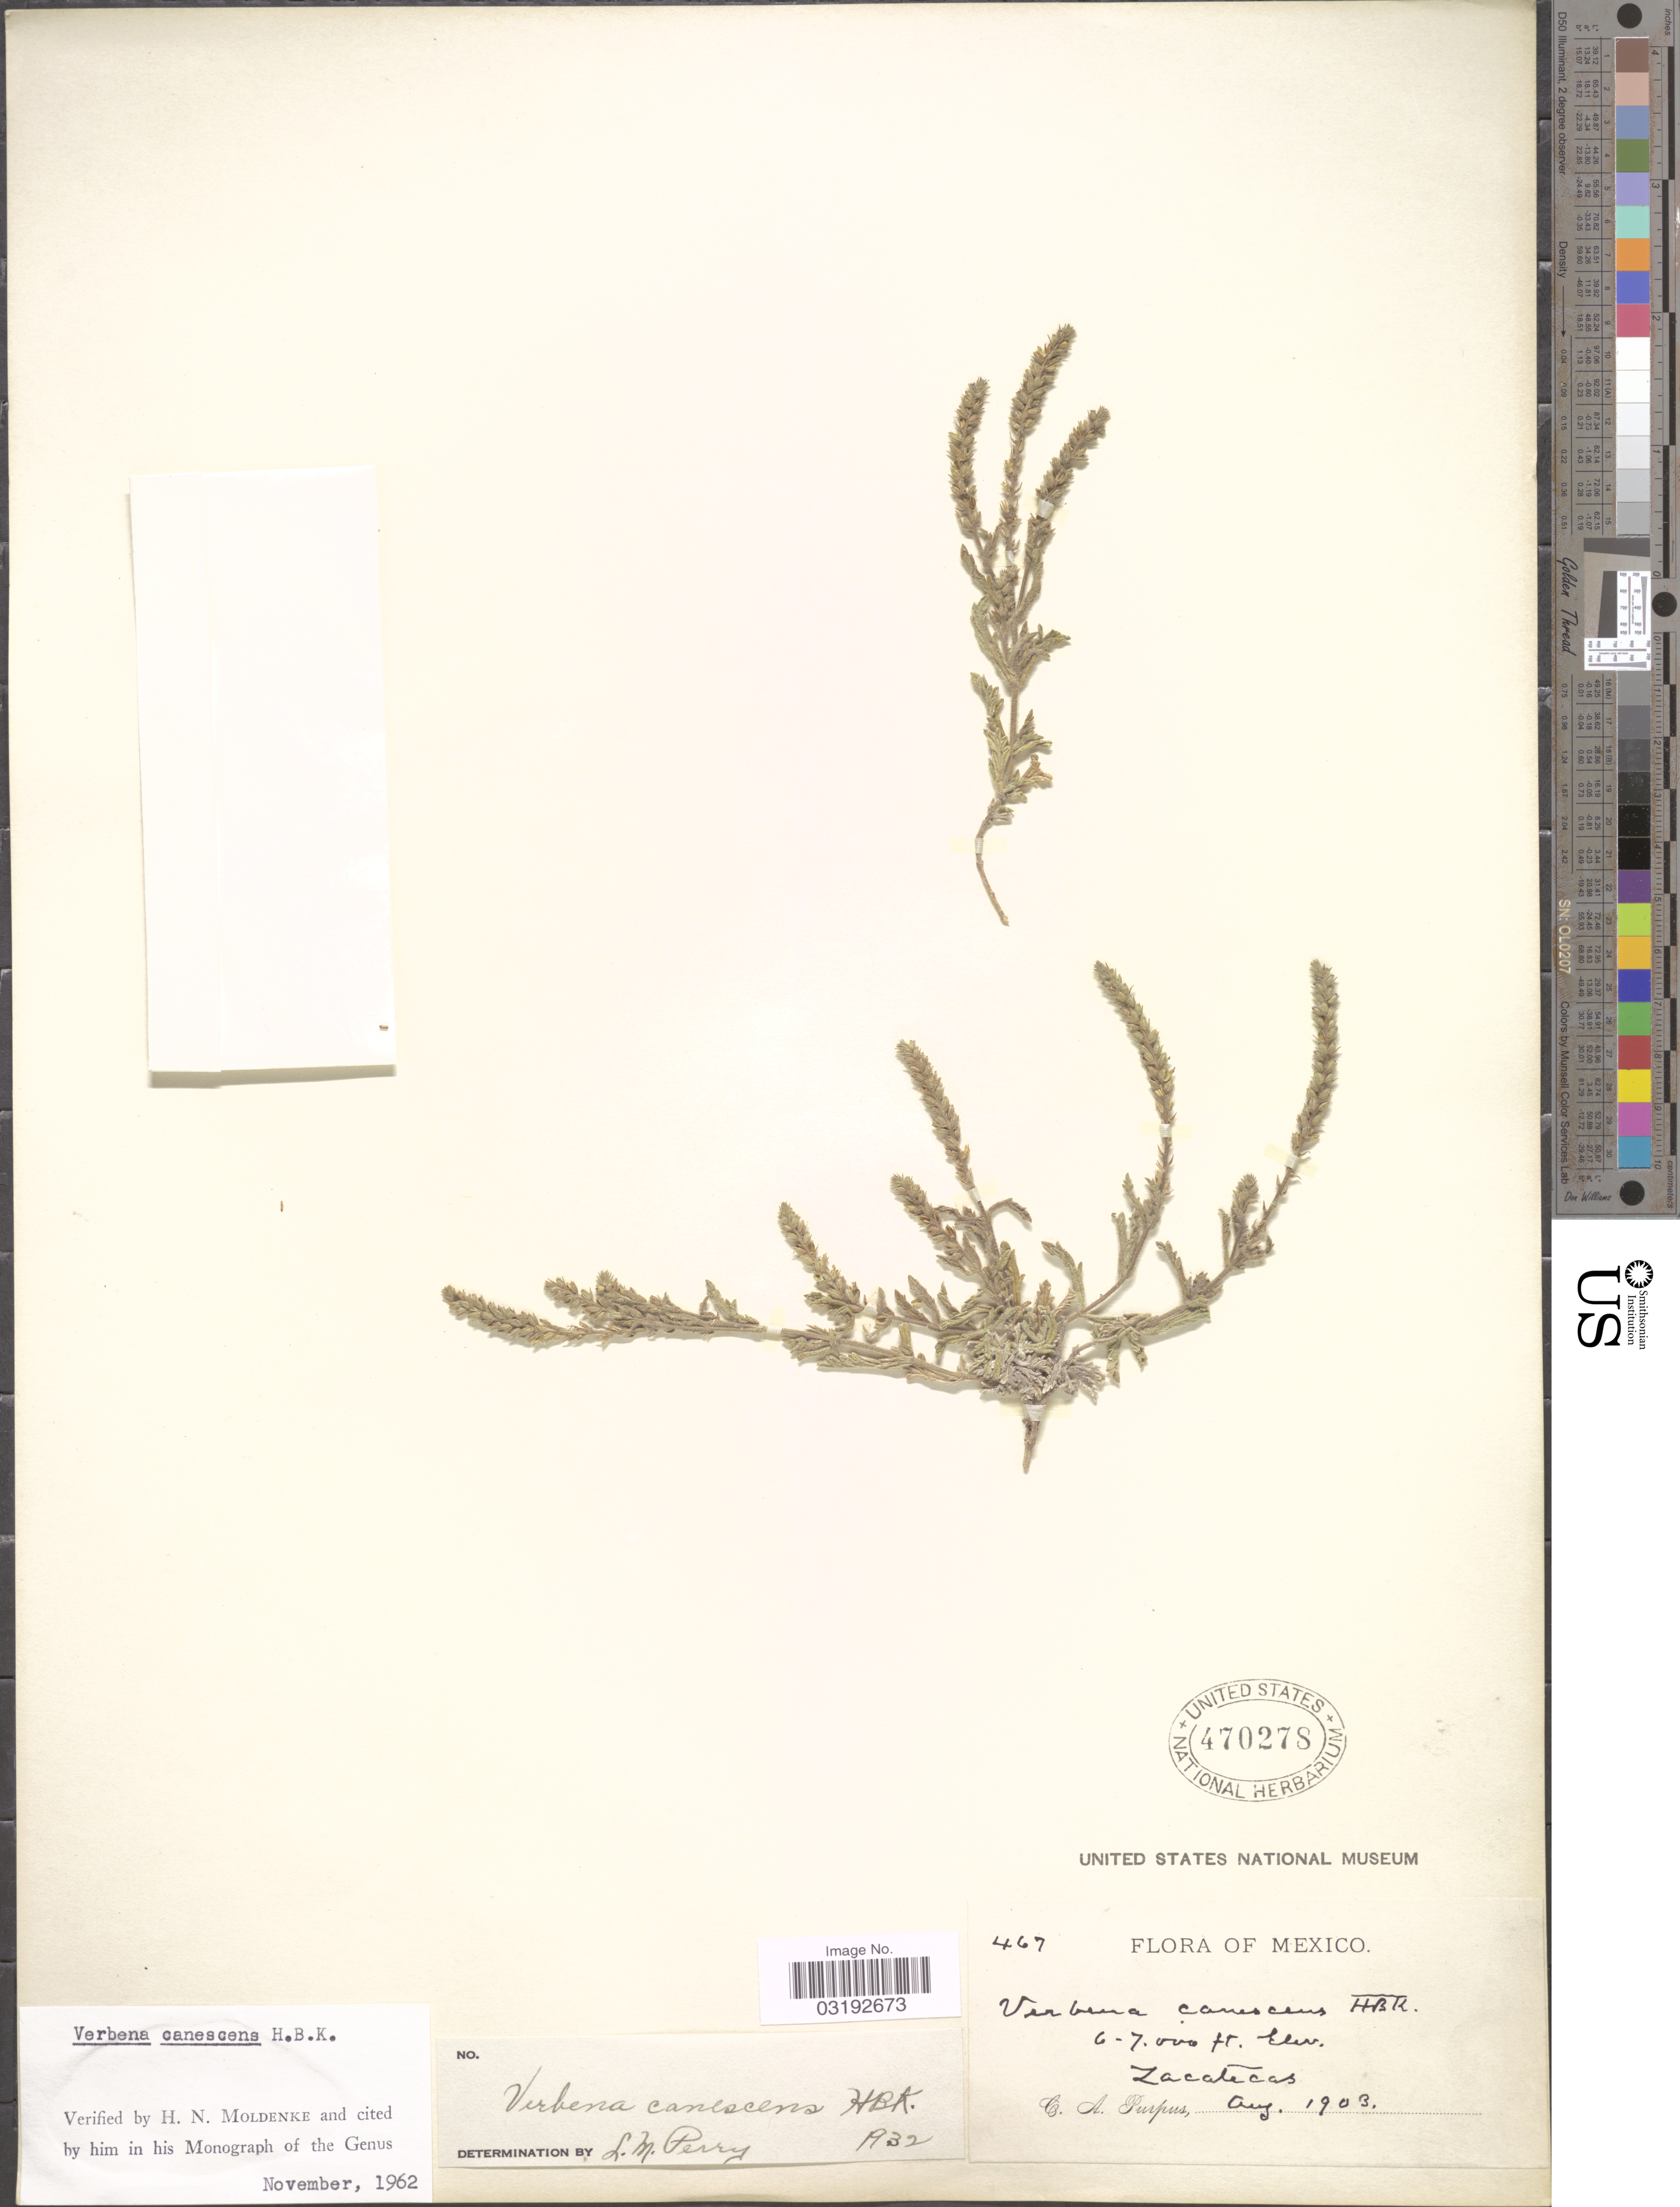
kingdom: Plantae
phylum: Tracheophyta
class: Magnoliopsida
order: Lamiales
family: Verbenaceae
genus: Verbena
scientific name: Verbena canescens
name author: Kunth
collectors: C. A. Purpus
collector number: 467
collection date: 1903-08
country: Mexico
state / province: Zacatecas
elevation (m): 1829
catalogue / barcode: US 470278